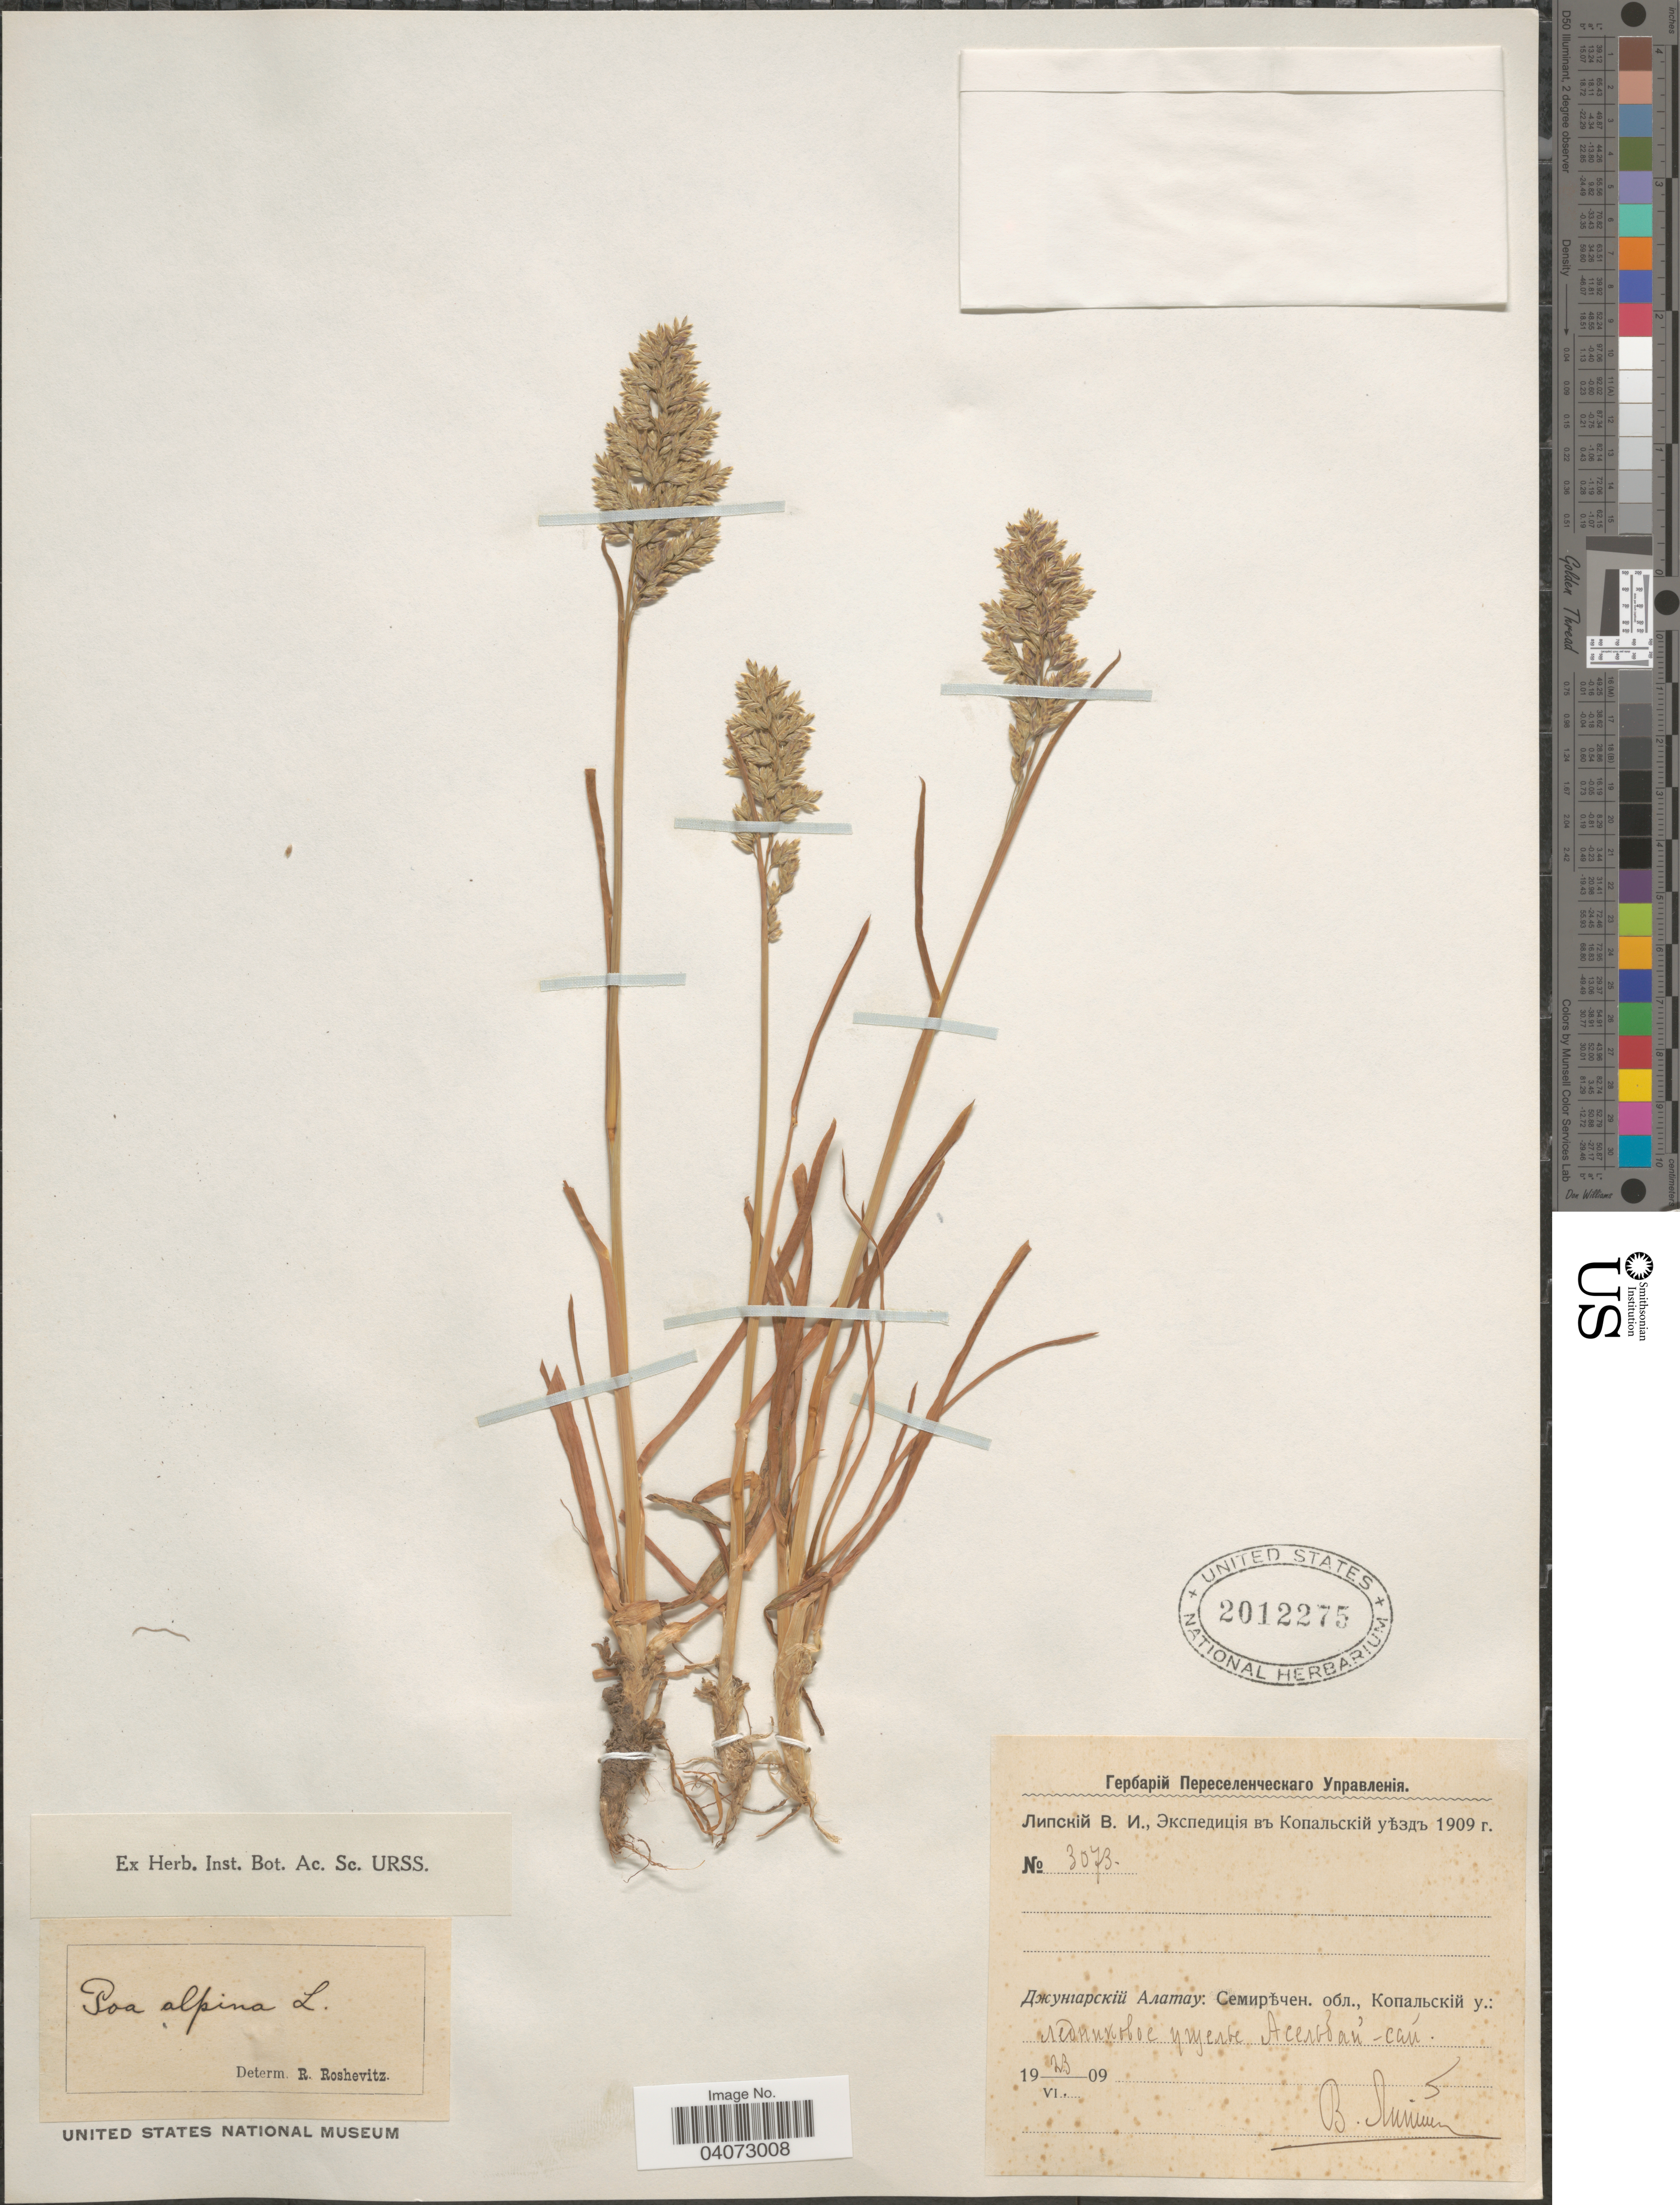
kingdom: Plantae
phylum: Tracheophyta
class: Liliopsida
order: Poales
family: Poaceae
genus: Poa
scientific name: Poa alpina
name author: L.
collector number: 3073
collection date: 1909-06-23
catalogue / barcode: US 2012275